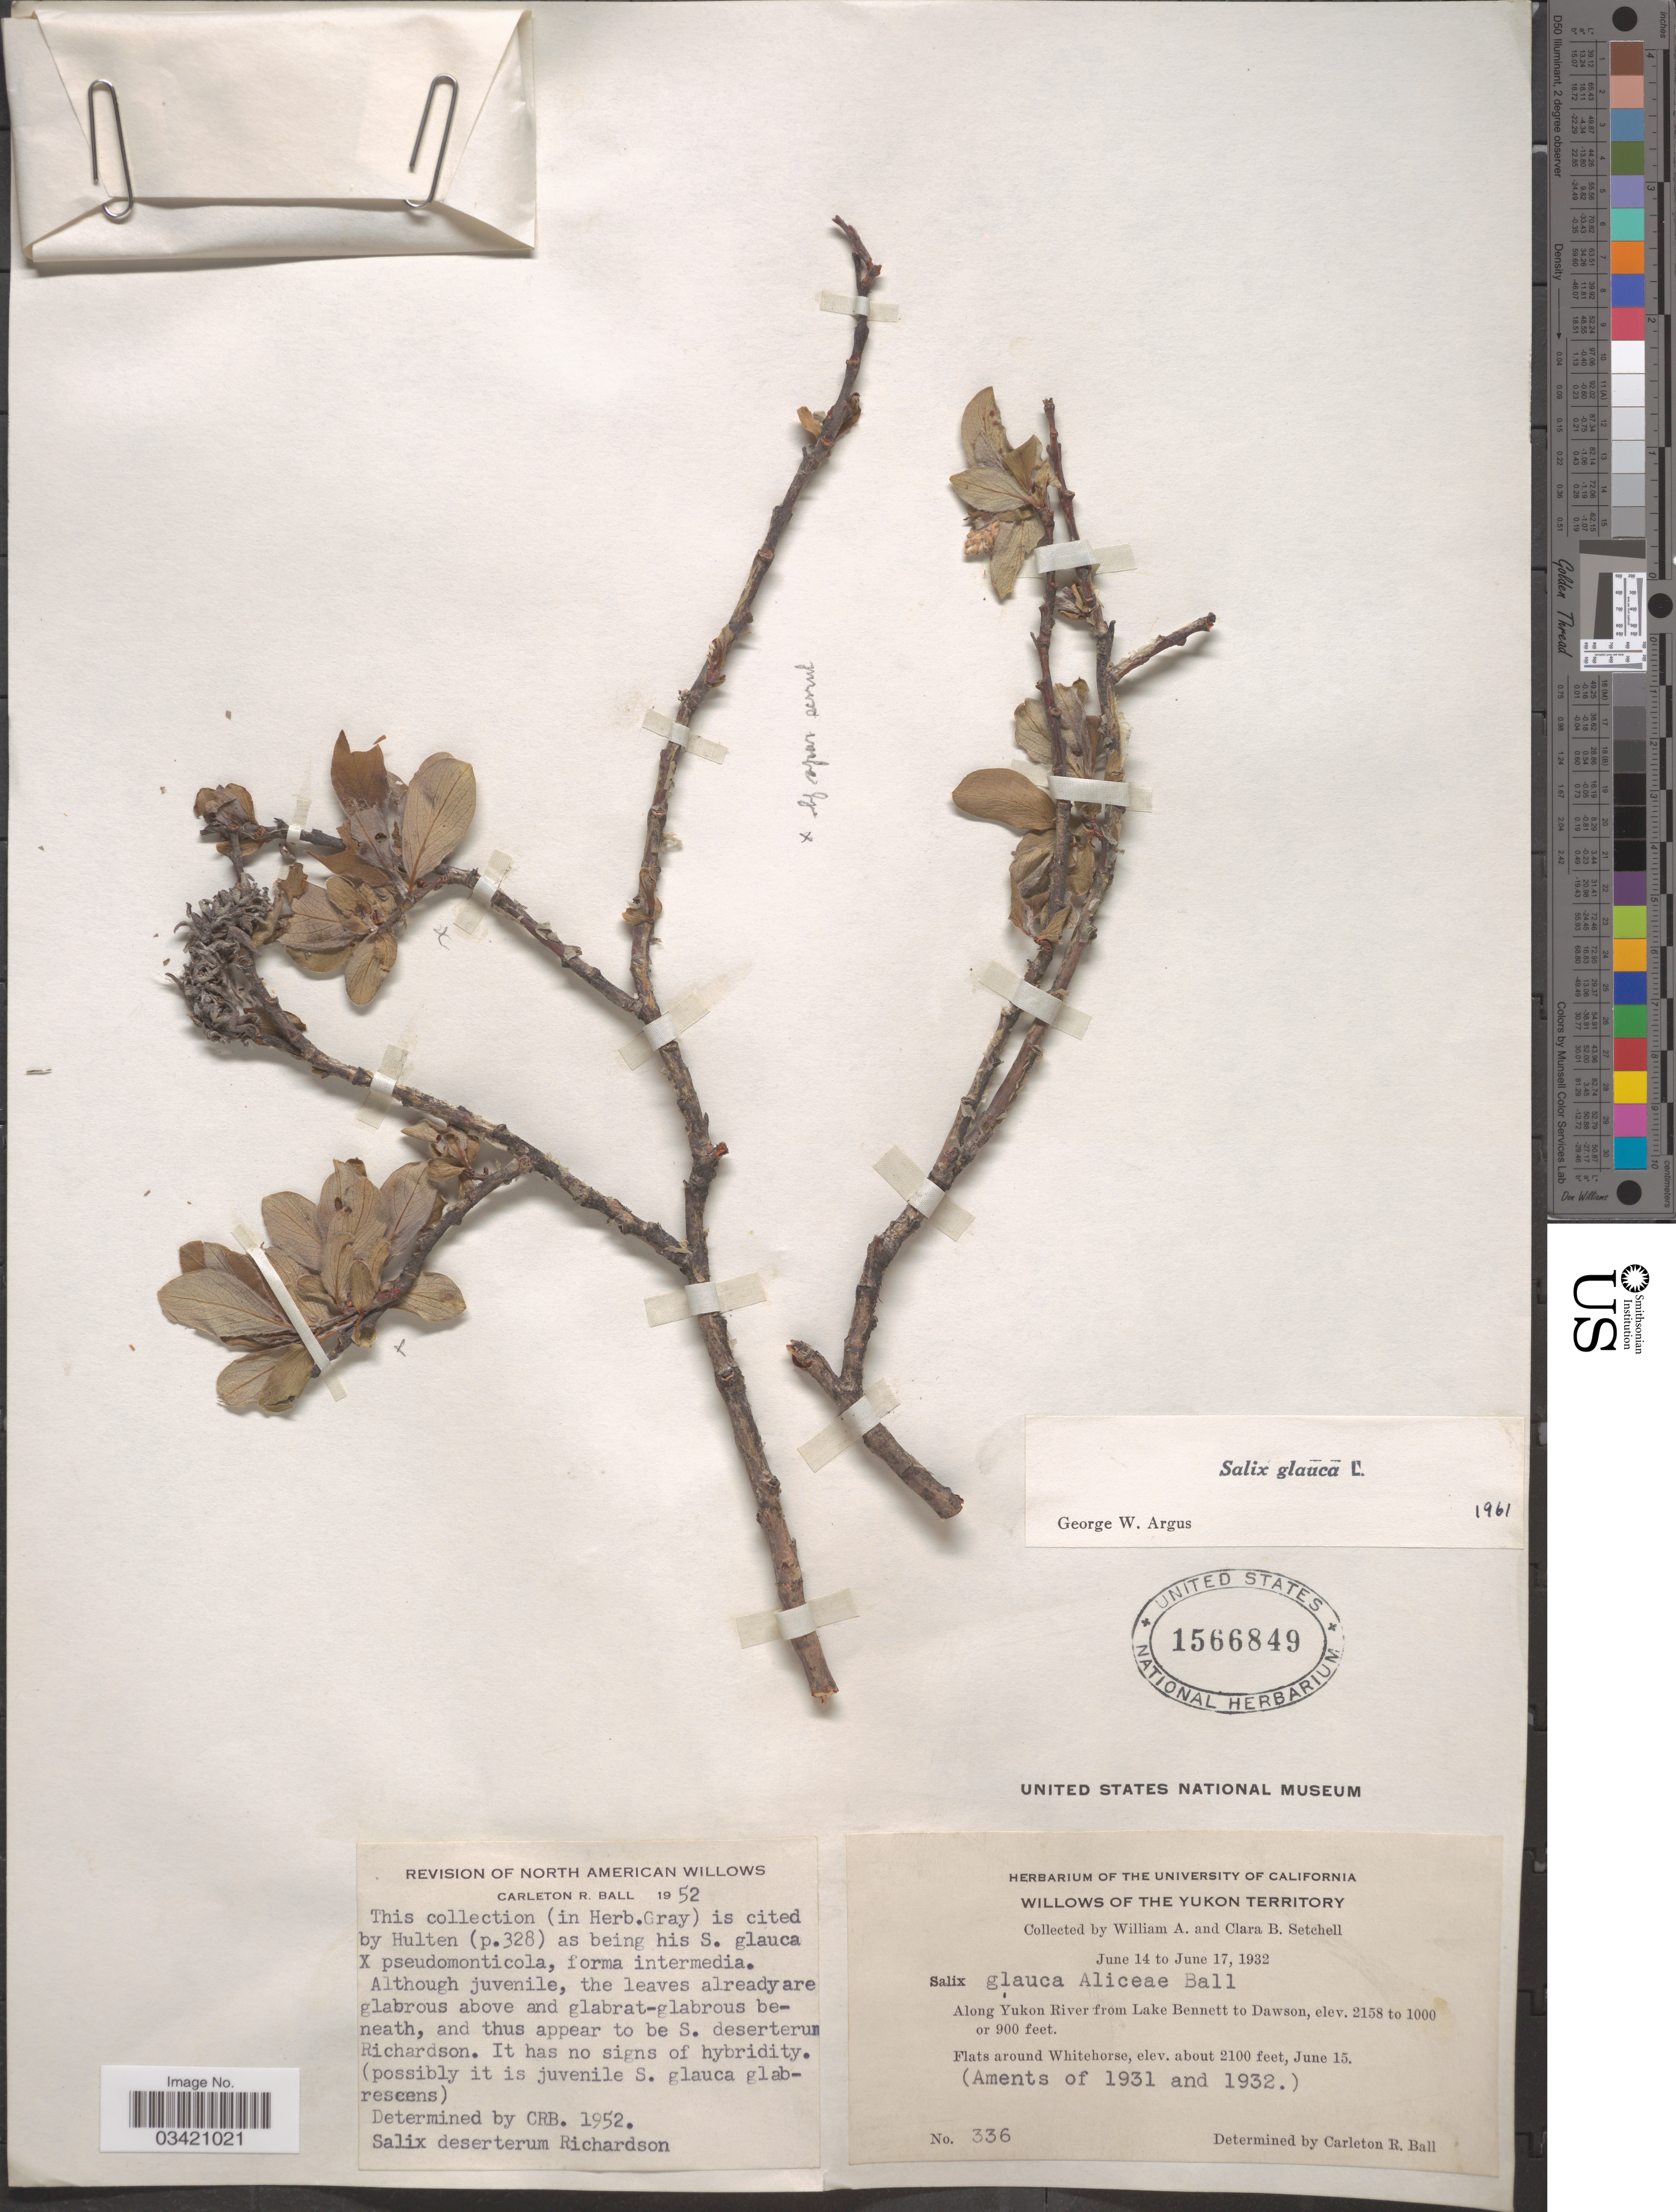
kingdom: Plantae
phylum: Tracheophyta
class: Magnoliopsida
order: Malpighiales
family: Salicaceae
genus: Salix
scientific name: Salix glauca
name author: L.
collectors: W. Setchell & C. B. Setchell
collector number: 336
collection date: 1932-06-15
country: Canada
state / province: Yukon Territory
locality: Along Yukon River from Lake Bennett to Dawson. Flats around Whitehorse.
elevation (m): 274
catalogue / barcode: US 1566849